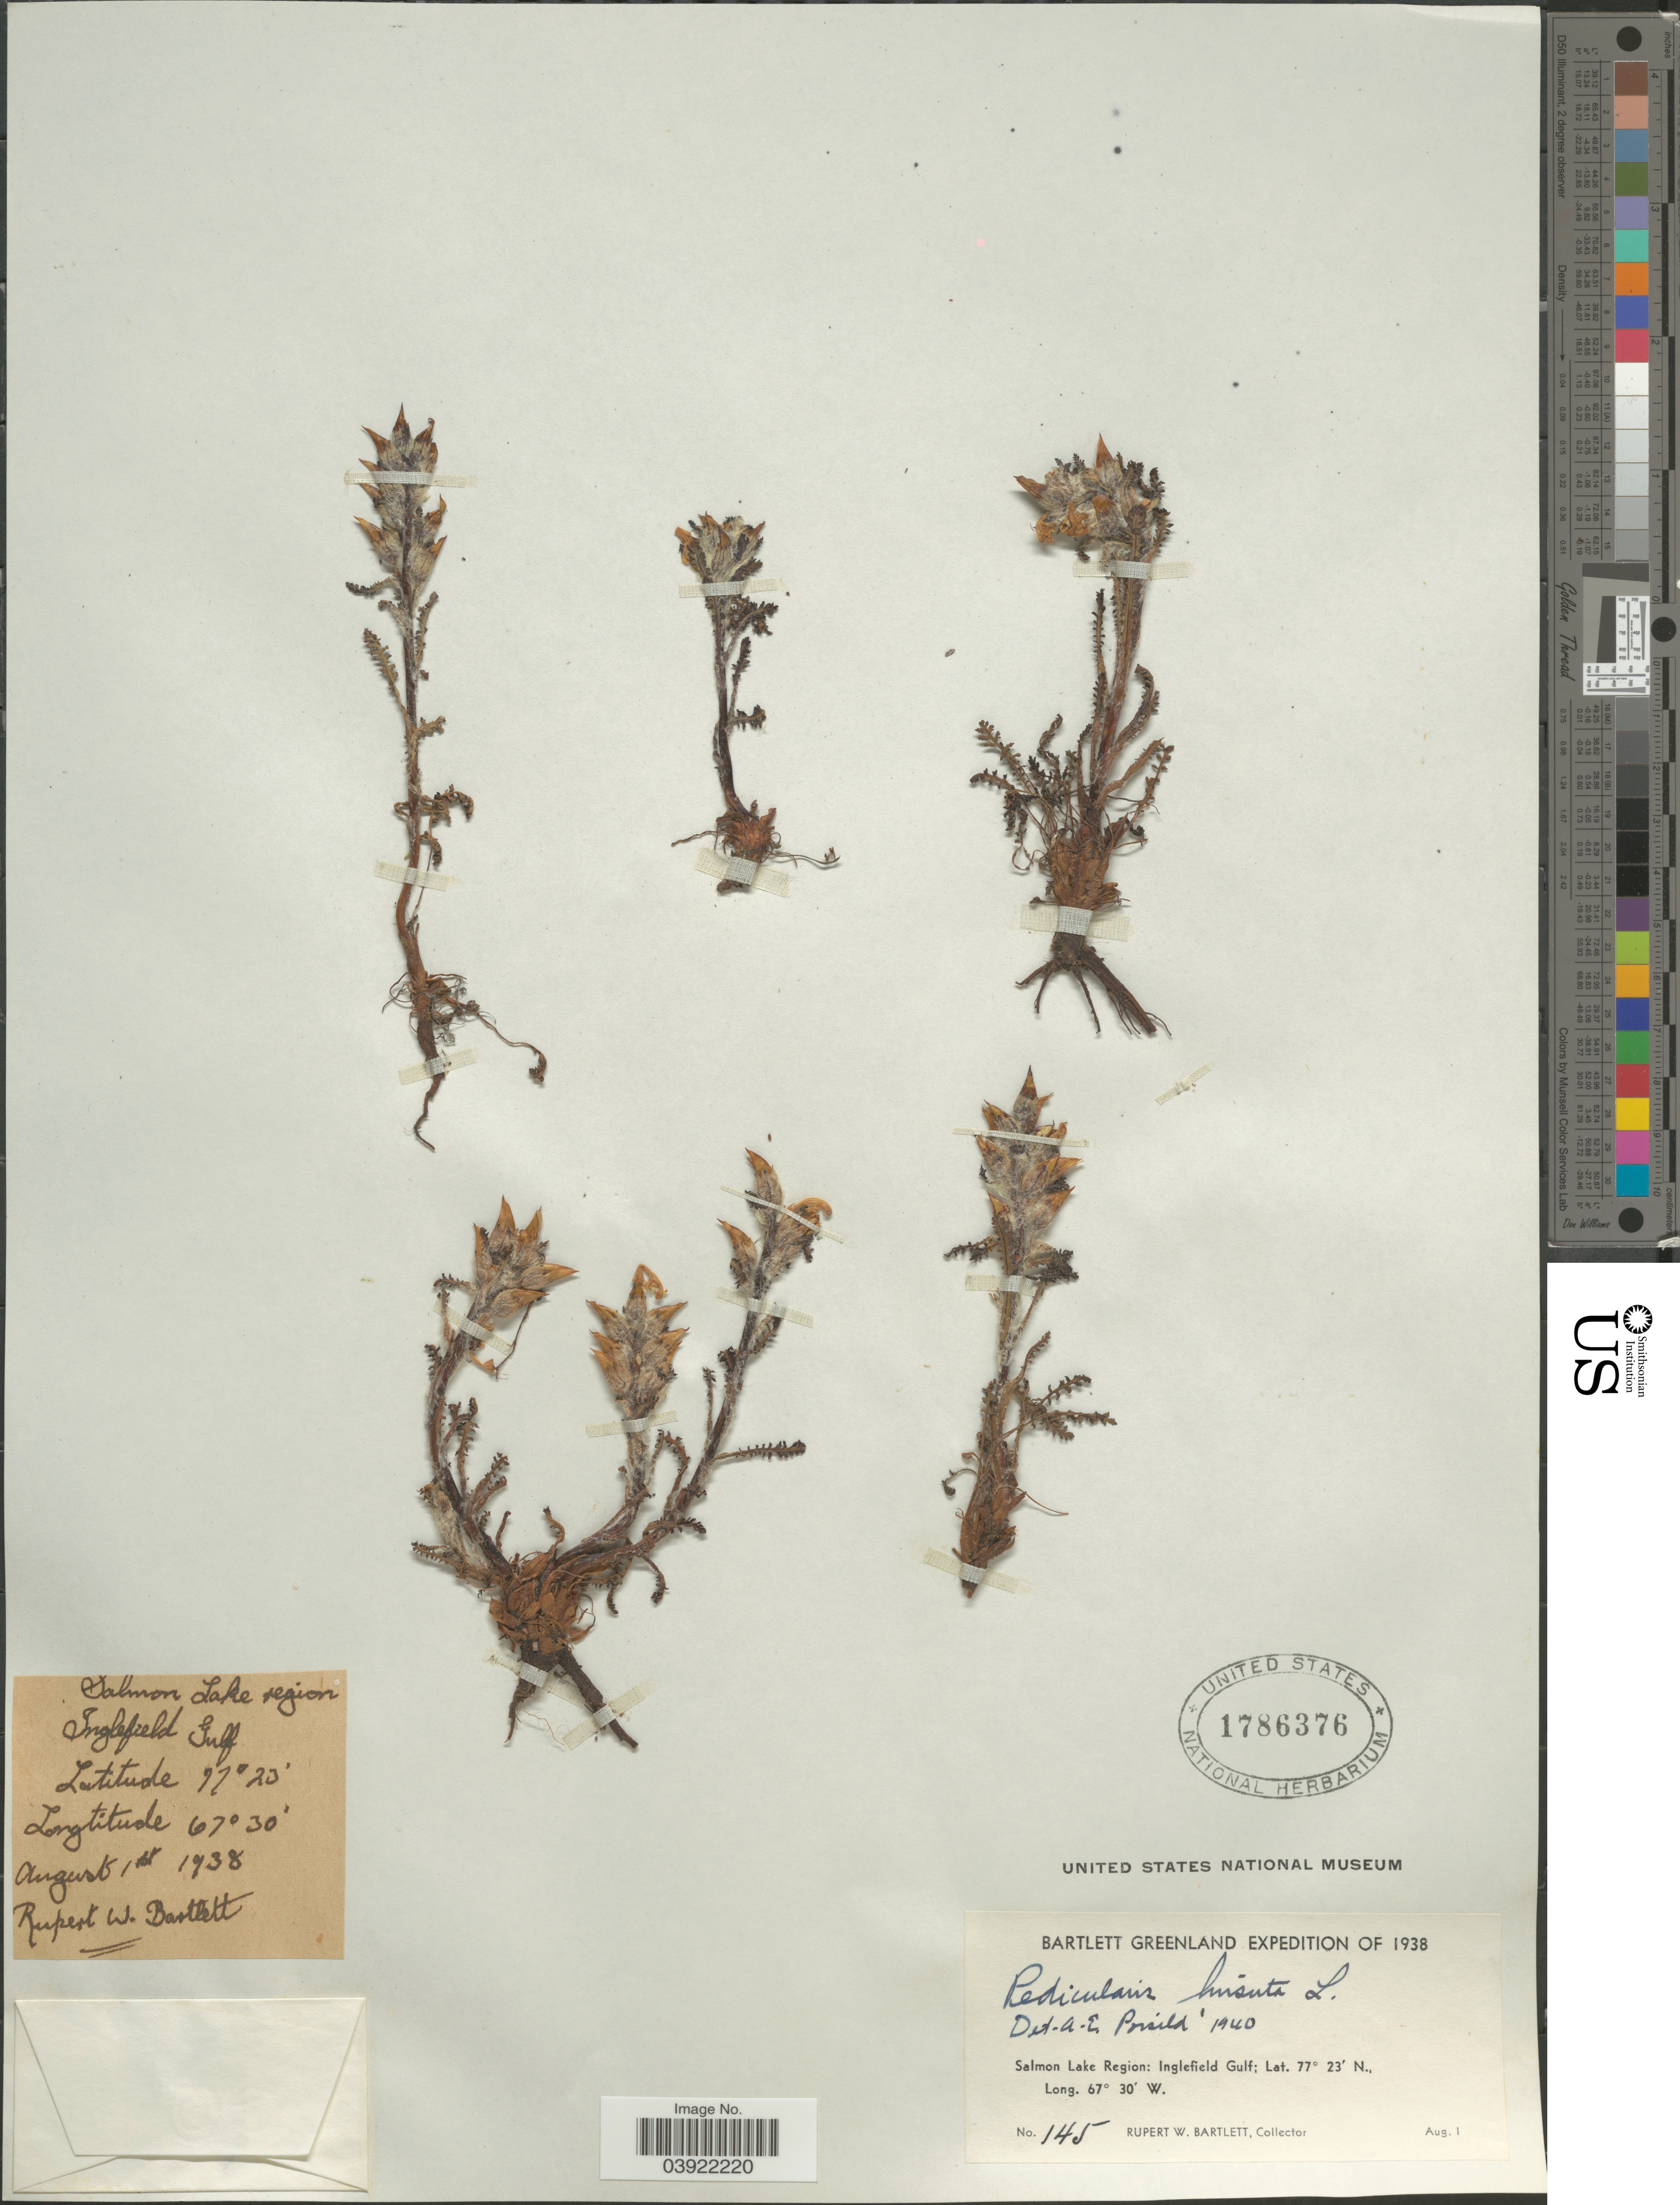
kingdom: Plantae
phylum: Tracheophyta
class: Magnoliopsida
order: Lamiales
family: Orobanchaceae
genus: Pedicularis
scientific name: Pedicularis hirsuta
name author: L.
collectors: R. W. Bartlett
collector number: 145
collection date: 1938-08-01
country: Greenland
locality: Salmon Lake Region. Inglefield Gulf.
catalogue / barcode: US 1786376